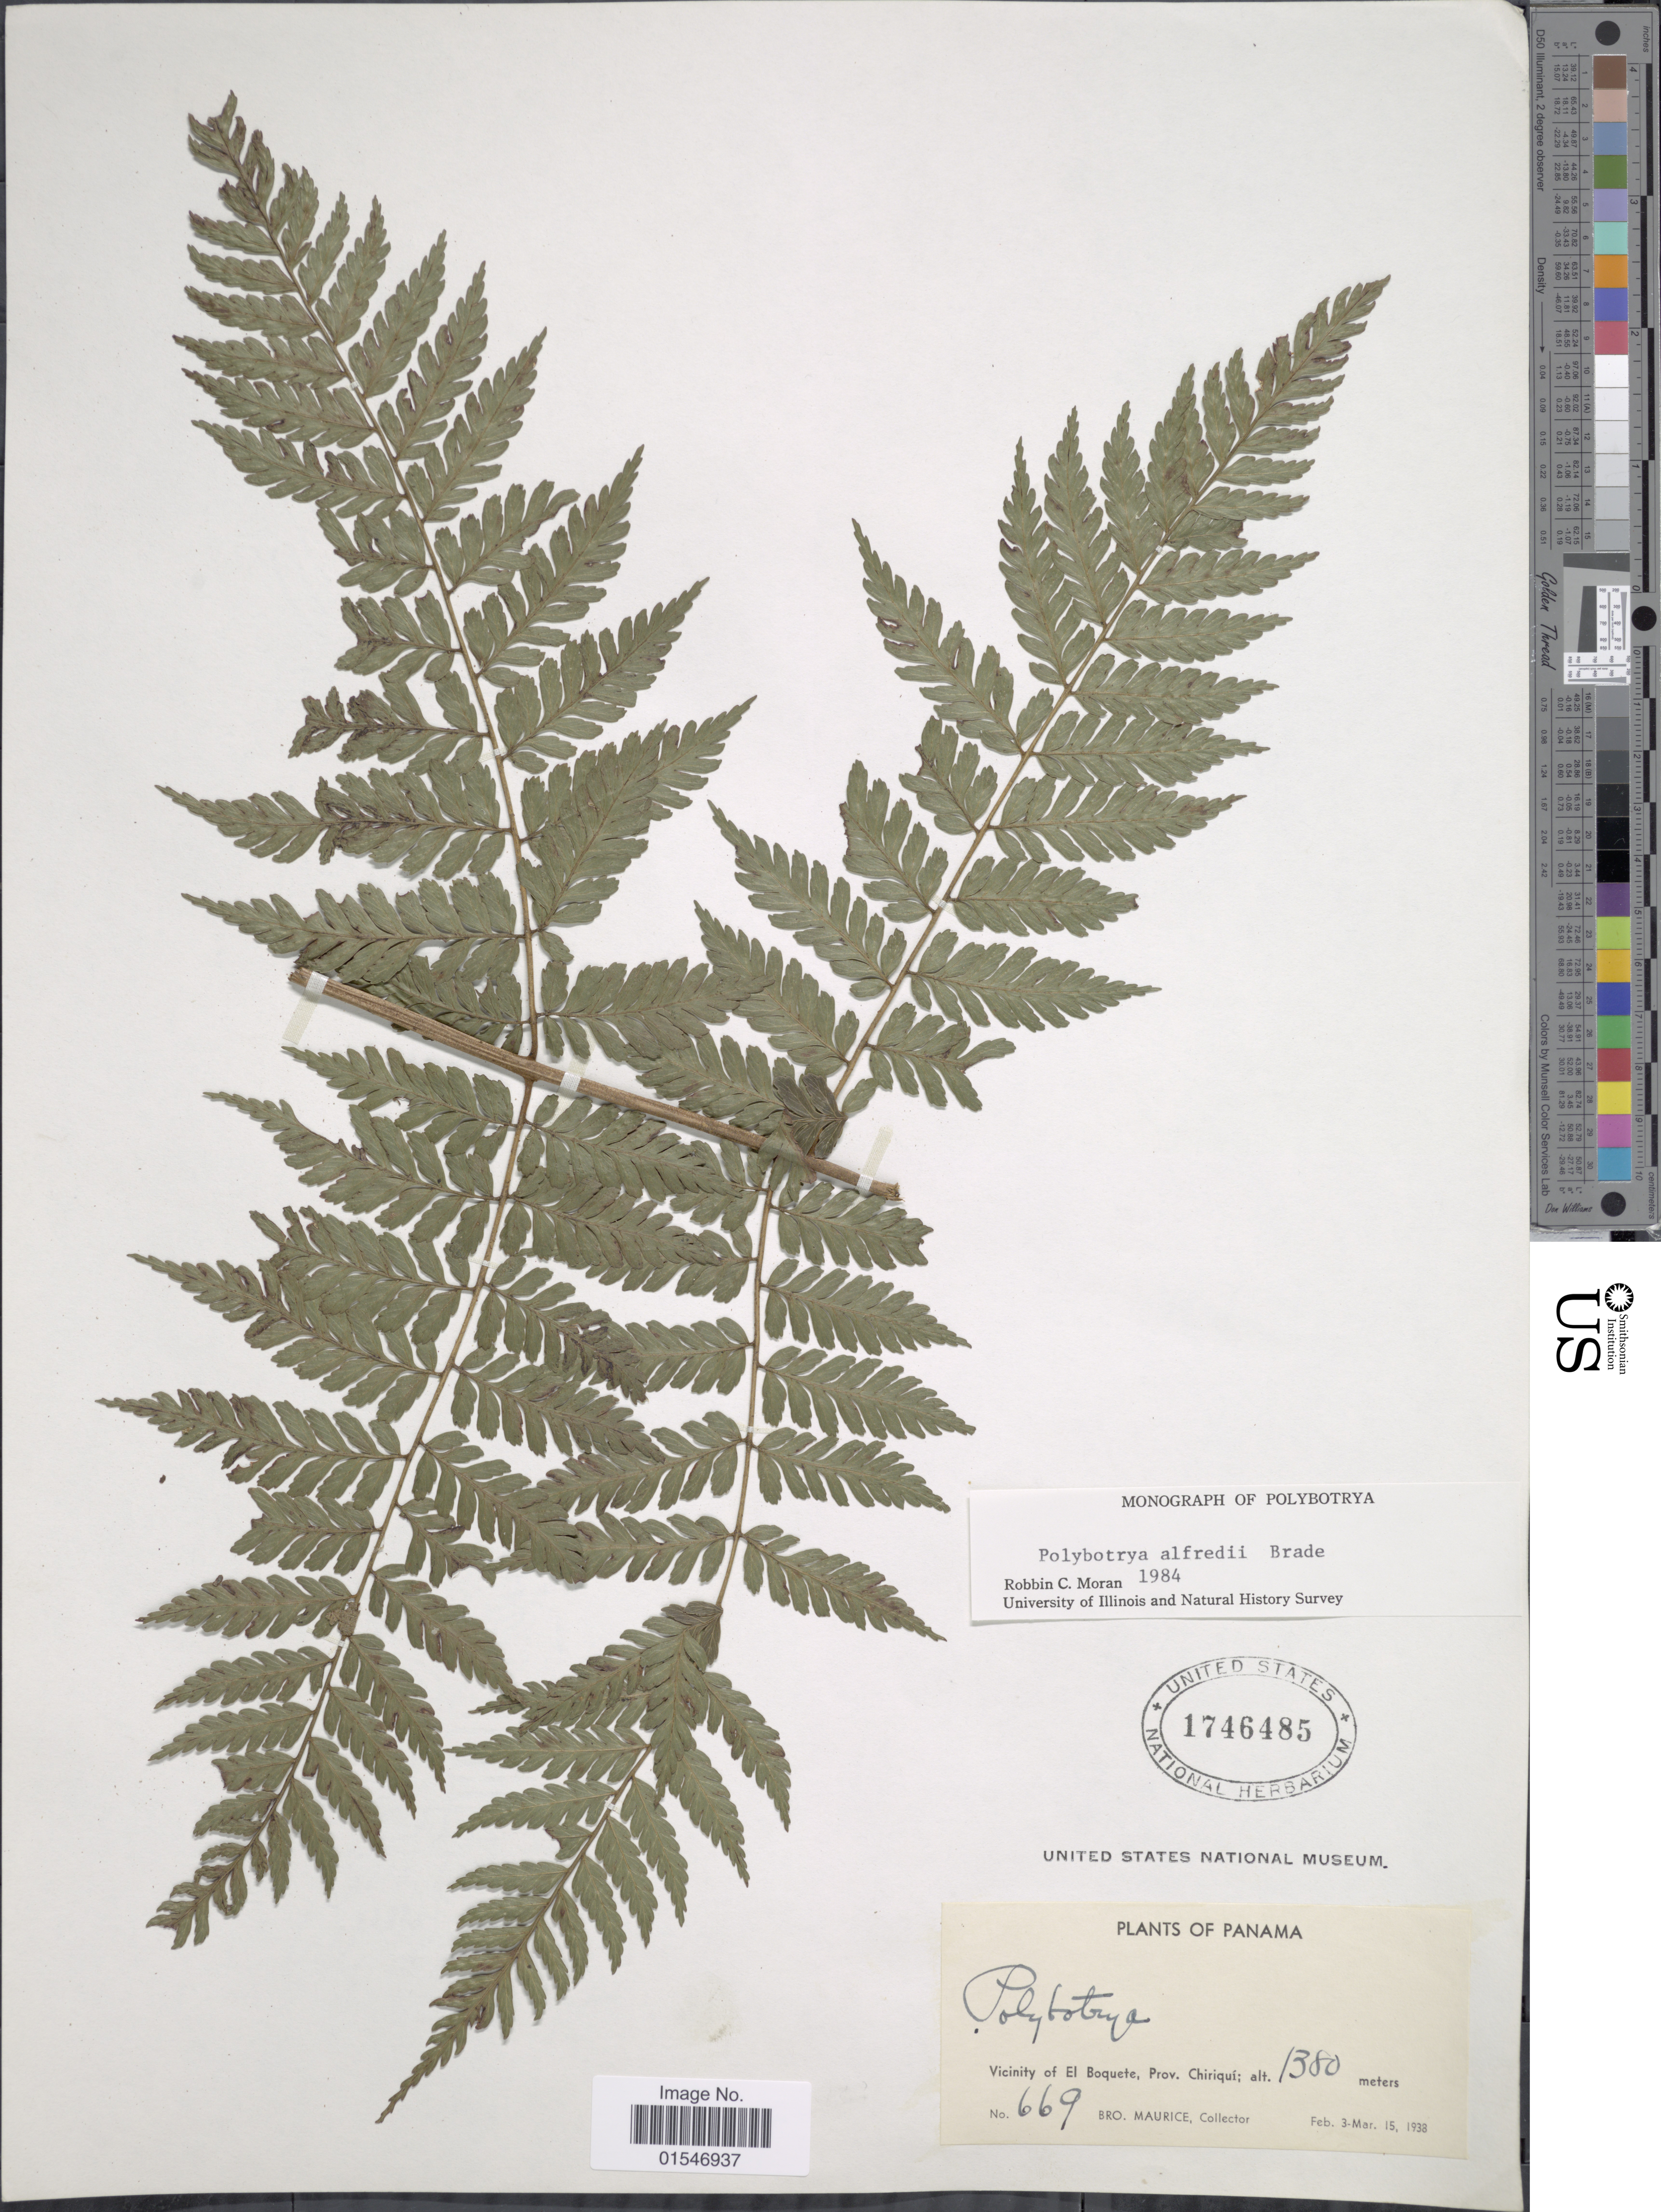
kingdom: Plantae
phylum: Tracheophyta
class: Polypodiopsida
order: Polypodiales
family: Dryopteridaceae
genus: Polybotrya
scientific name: Polybotrya alfredii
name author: Brade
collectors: B. Maurice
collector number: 669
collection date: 1938-02-03/1938-03-15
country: Panama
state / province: Chiriqui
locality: Panama, Vicinity of El Boquete, Prov. Chiriqui.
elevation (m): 1380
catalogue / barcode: US 1746485